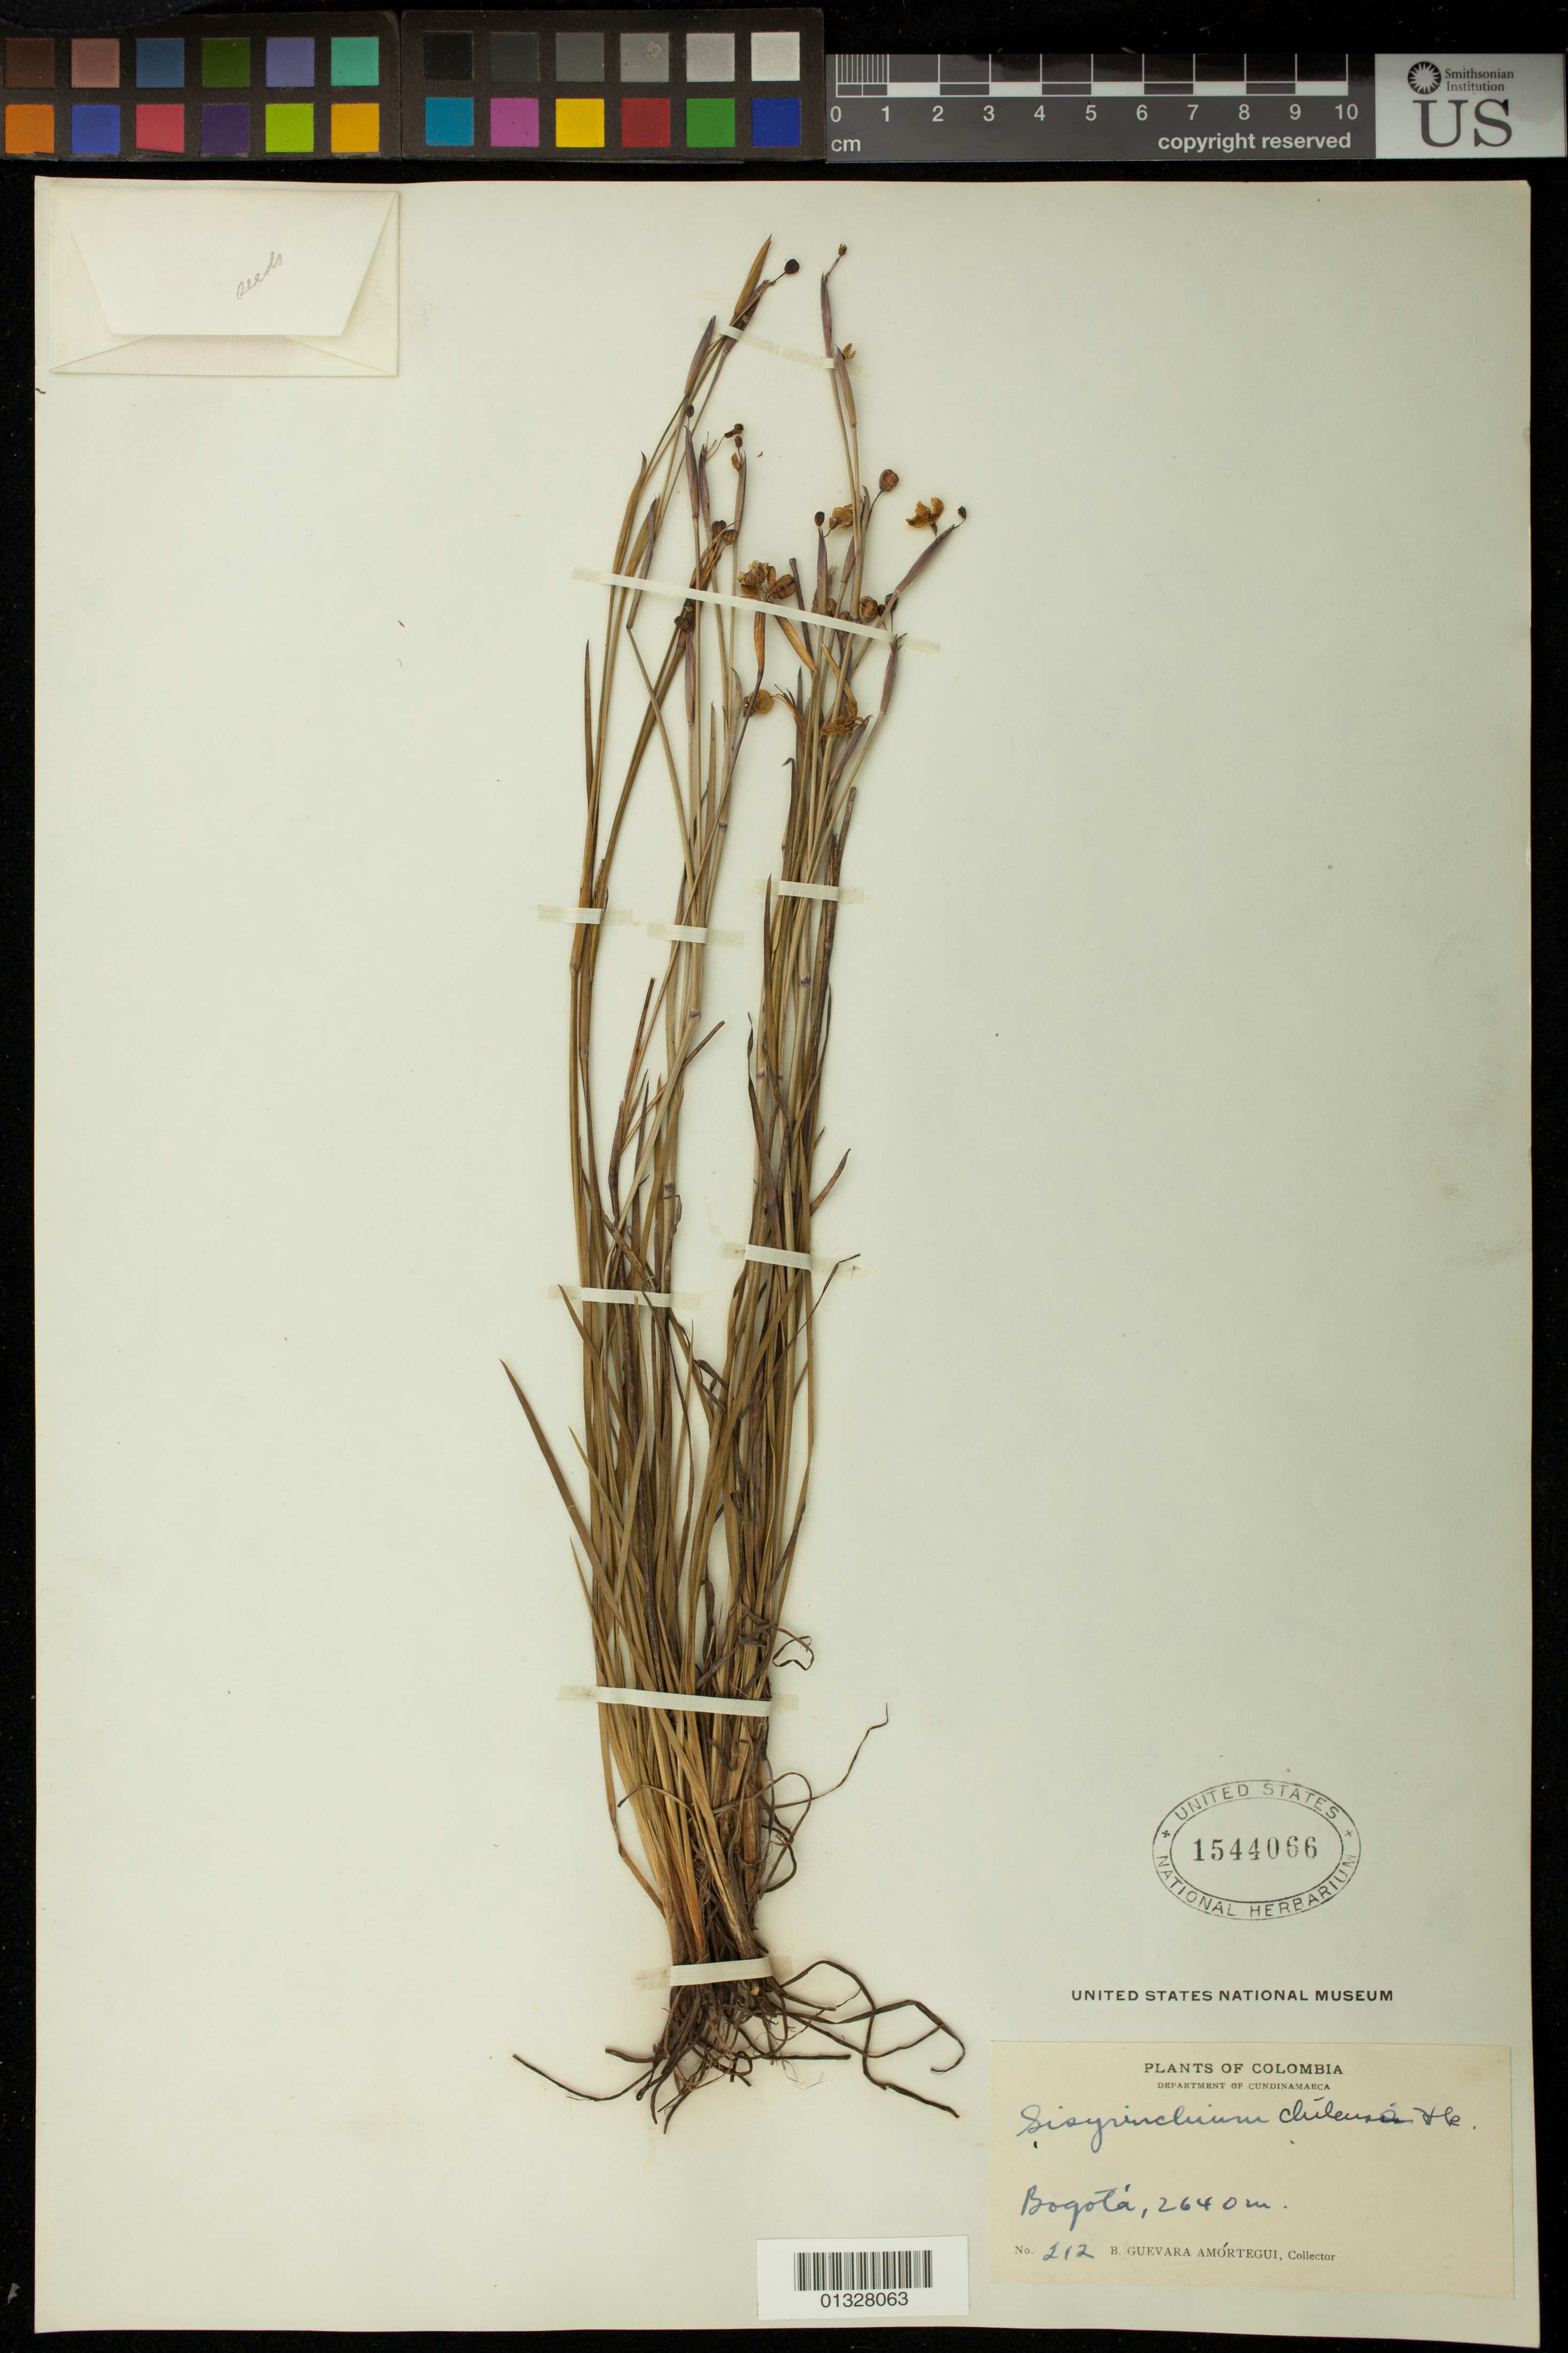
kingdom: Plantae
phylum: Tracheophyta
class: Liliopsida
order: Asparagales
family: Iridaceae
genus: Sisyrinchium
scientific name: Sisyrinchium micranthum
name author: Cav.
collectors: B. Amortegui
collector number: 8547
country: Colombia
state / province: Bogota D.C.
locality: Bogotá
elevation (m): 2640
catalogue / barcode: US 1741759